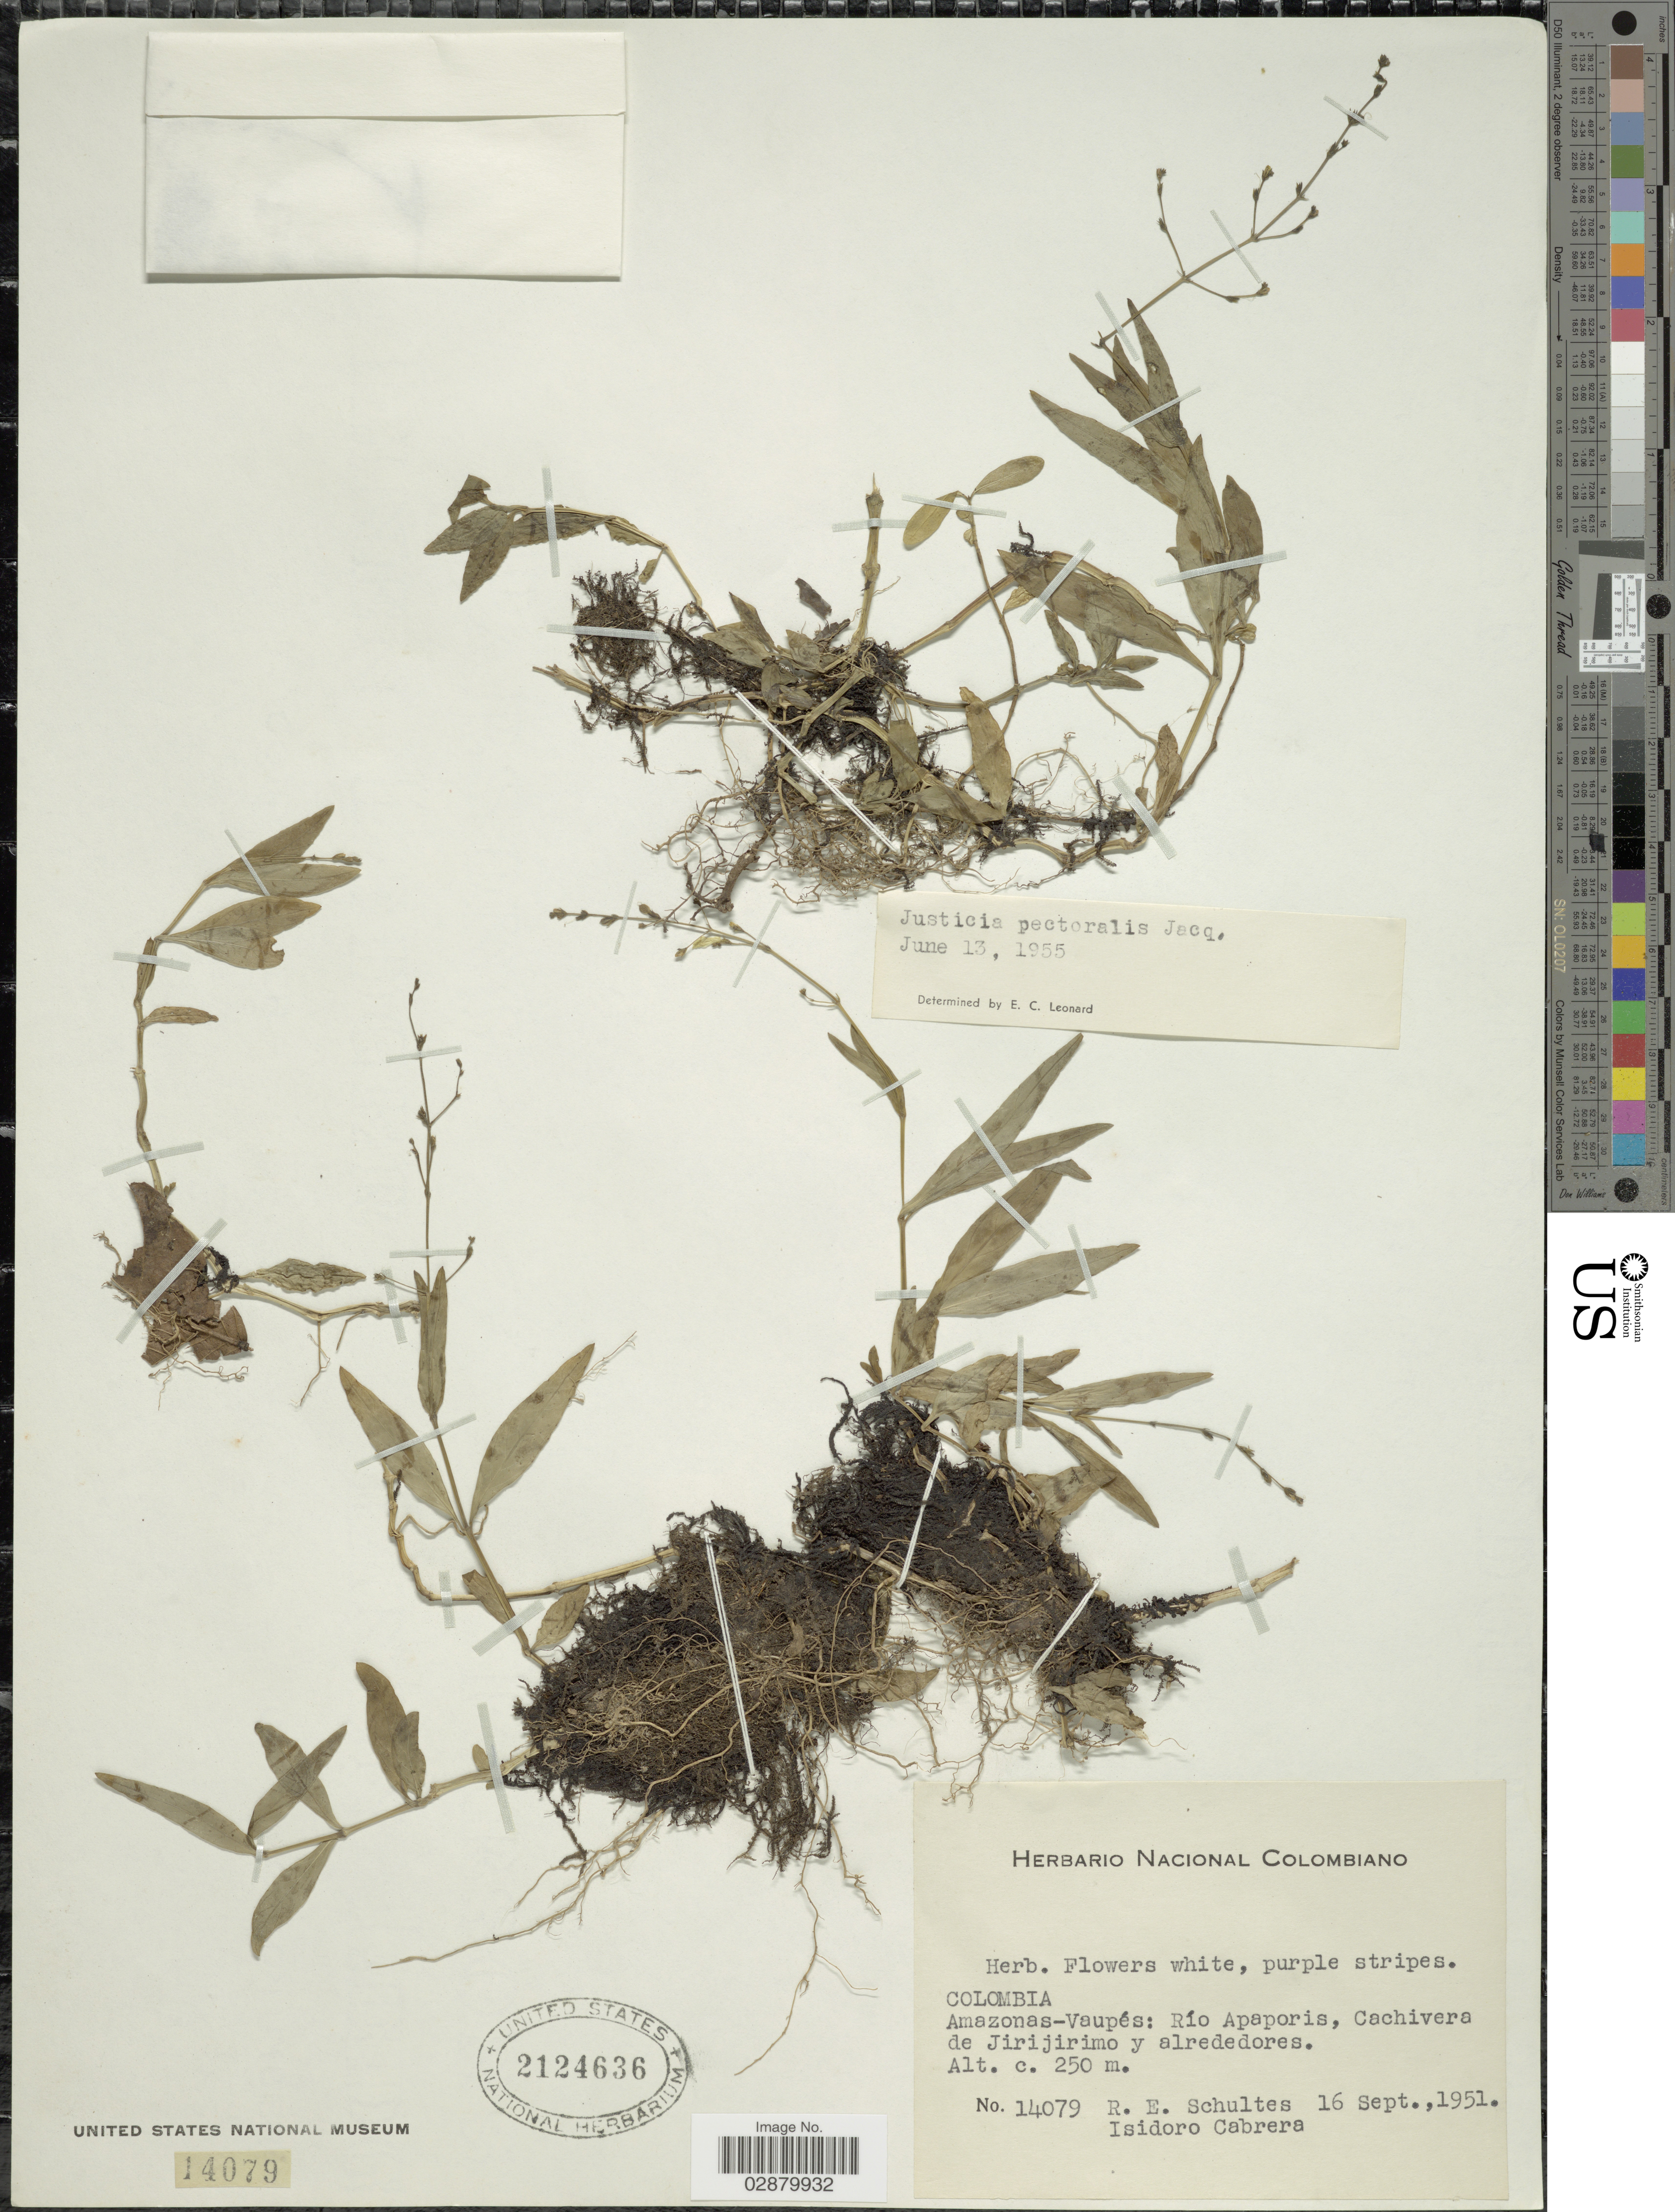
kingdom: Plantae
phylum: Tracheophyta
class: Magnoliopsida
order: Lamiales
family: Acanthaceae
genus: Justicia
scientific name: Justicia pectoralis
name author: Jacq.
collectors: R. E. Schultes & I. Cabrera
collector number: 14079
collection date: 1951-09-16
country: Colombia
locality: Amazonas-Vaupés: Río Apaporis: Cachivera de Jirijirimo y alrededores.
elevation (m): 250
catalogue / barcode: US 2124636